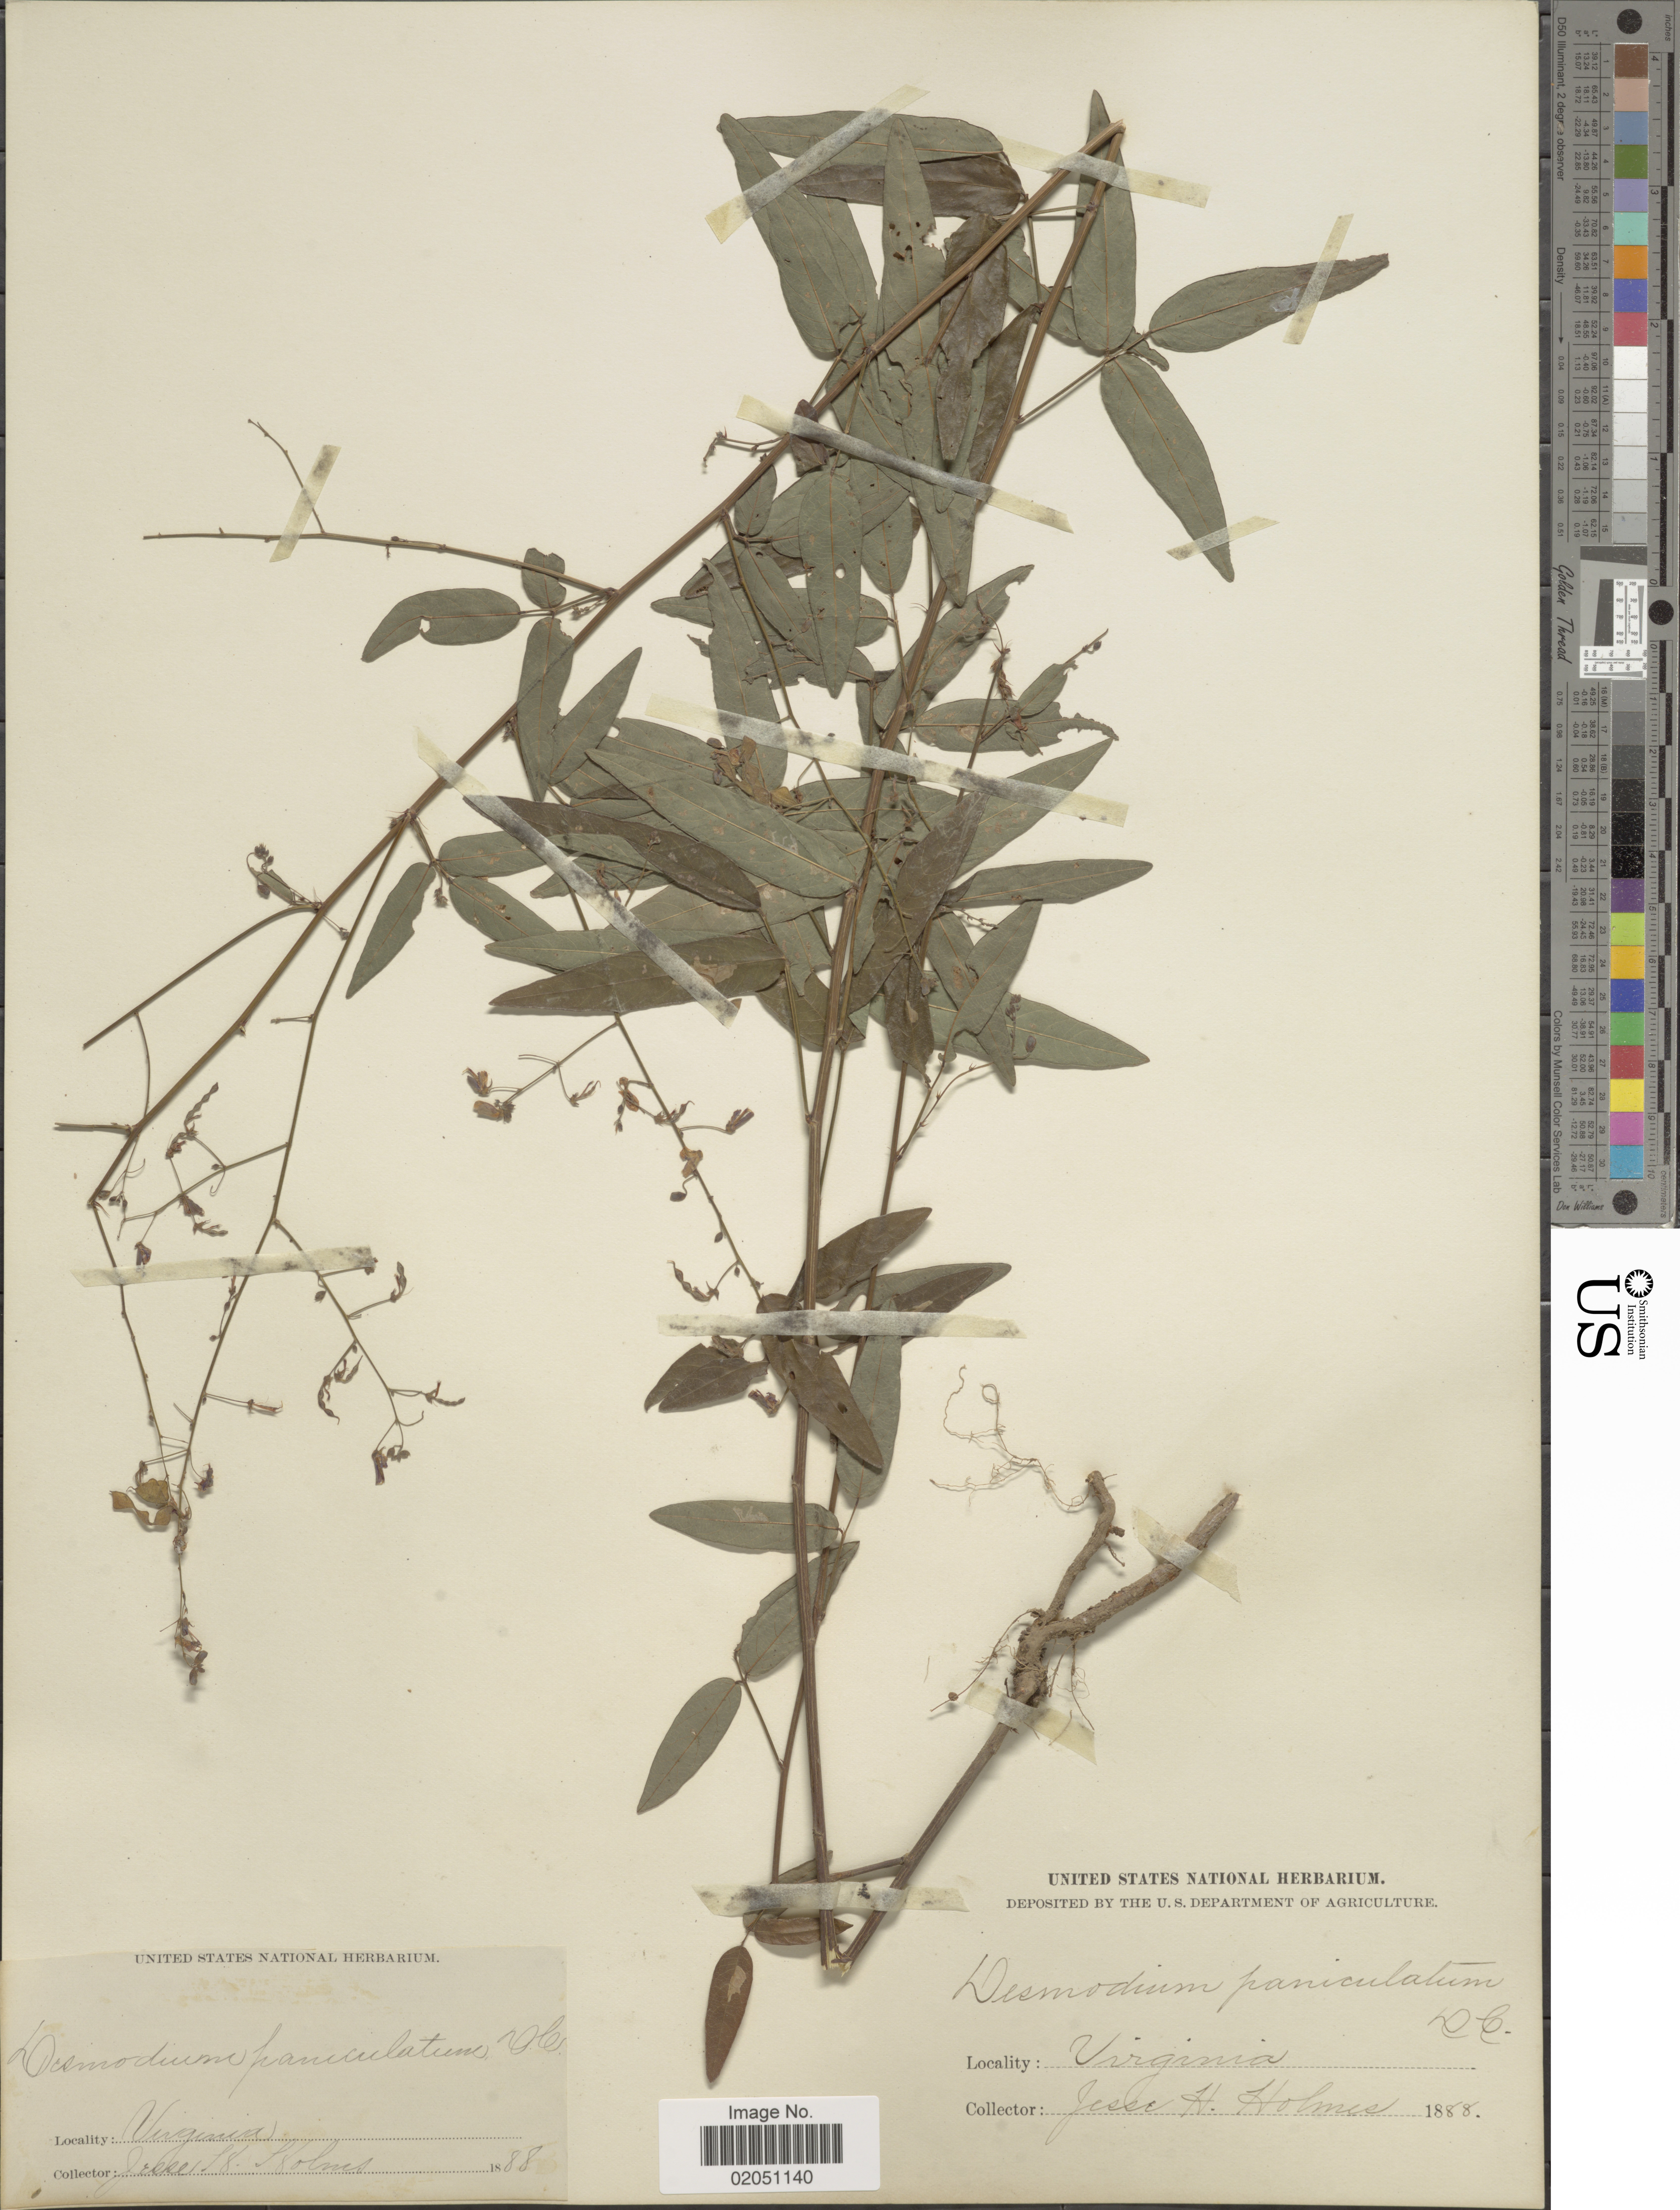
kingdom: Plantae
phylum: Tracheophyta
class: Magnoliopsida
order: Fabales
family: Fabaceae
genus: Desmodium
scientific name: Desmodium paniculatum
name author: (L.) DC.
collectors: J. Holmes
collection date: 1888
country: United States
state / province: Virginia